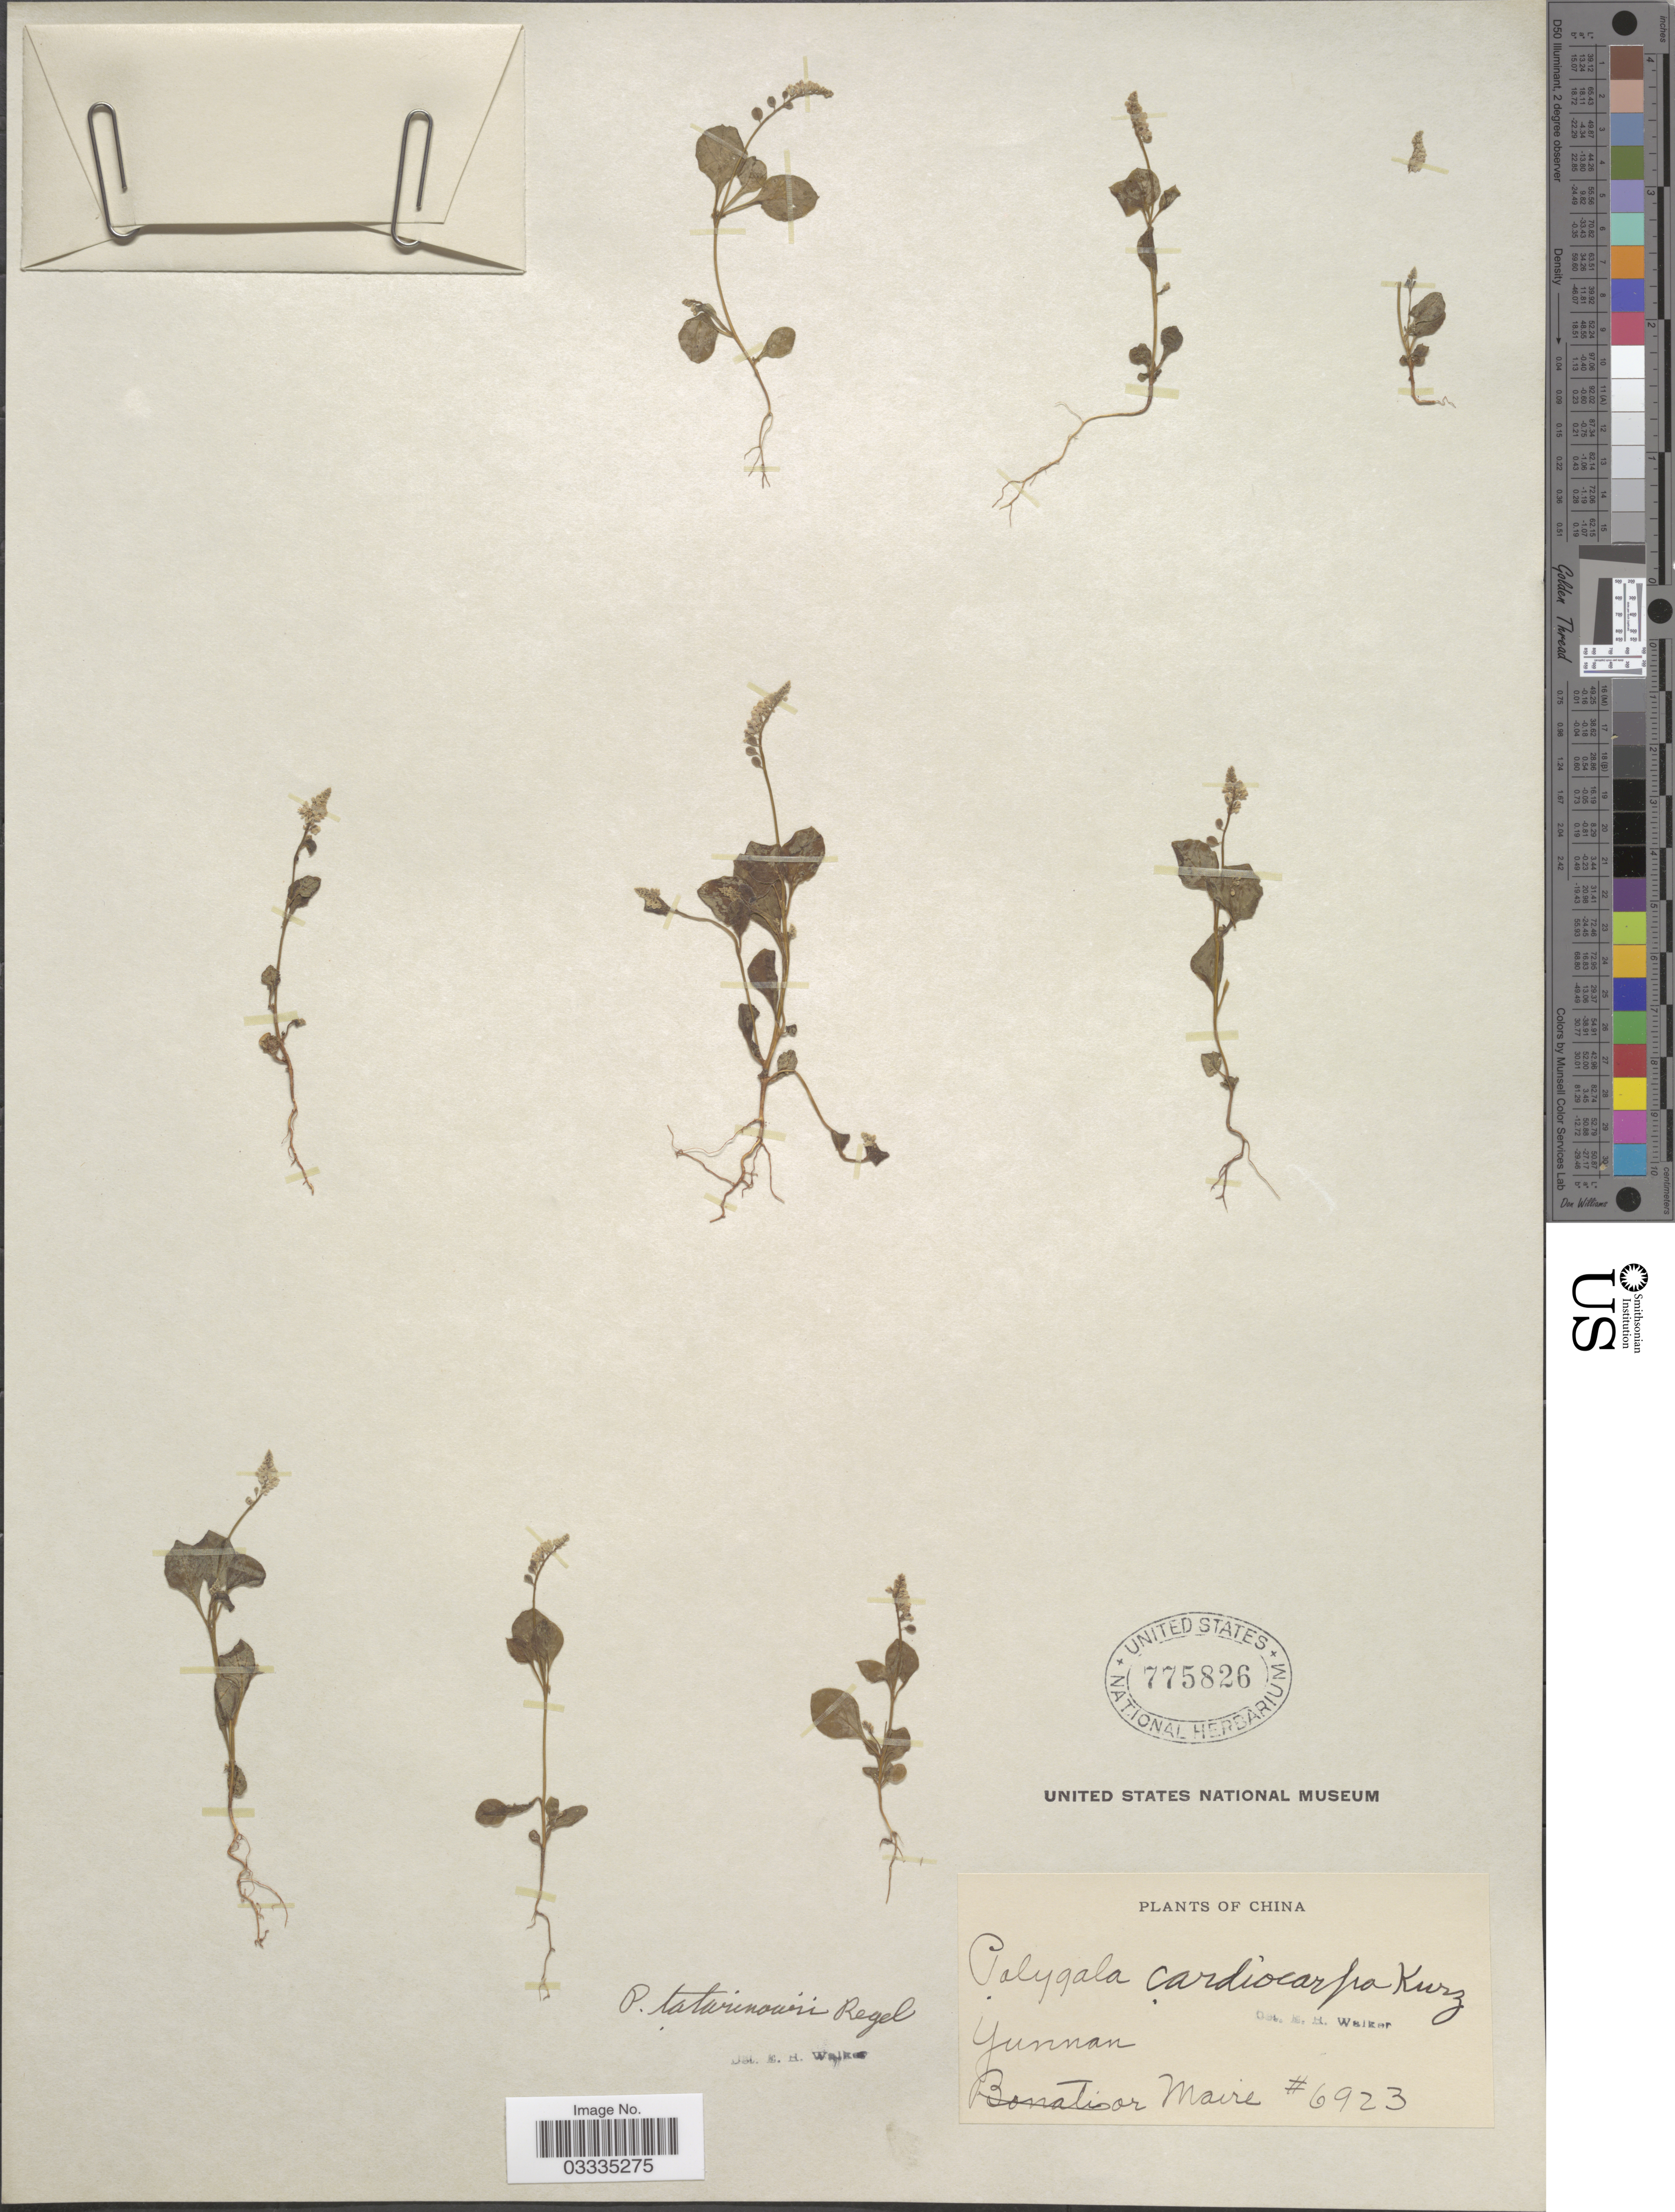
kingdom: Plantae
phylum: Tracheophyta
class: Magnoliopsida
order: Fabales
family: Polygalaceae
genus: Polygala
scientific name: Polygala tatarinowii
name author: Regel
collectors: Maire, --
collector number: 6923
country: China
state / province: Yunnan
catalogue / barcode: US 775826